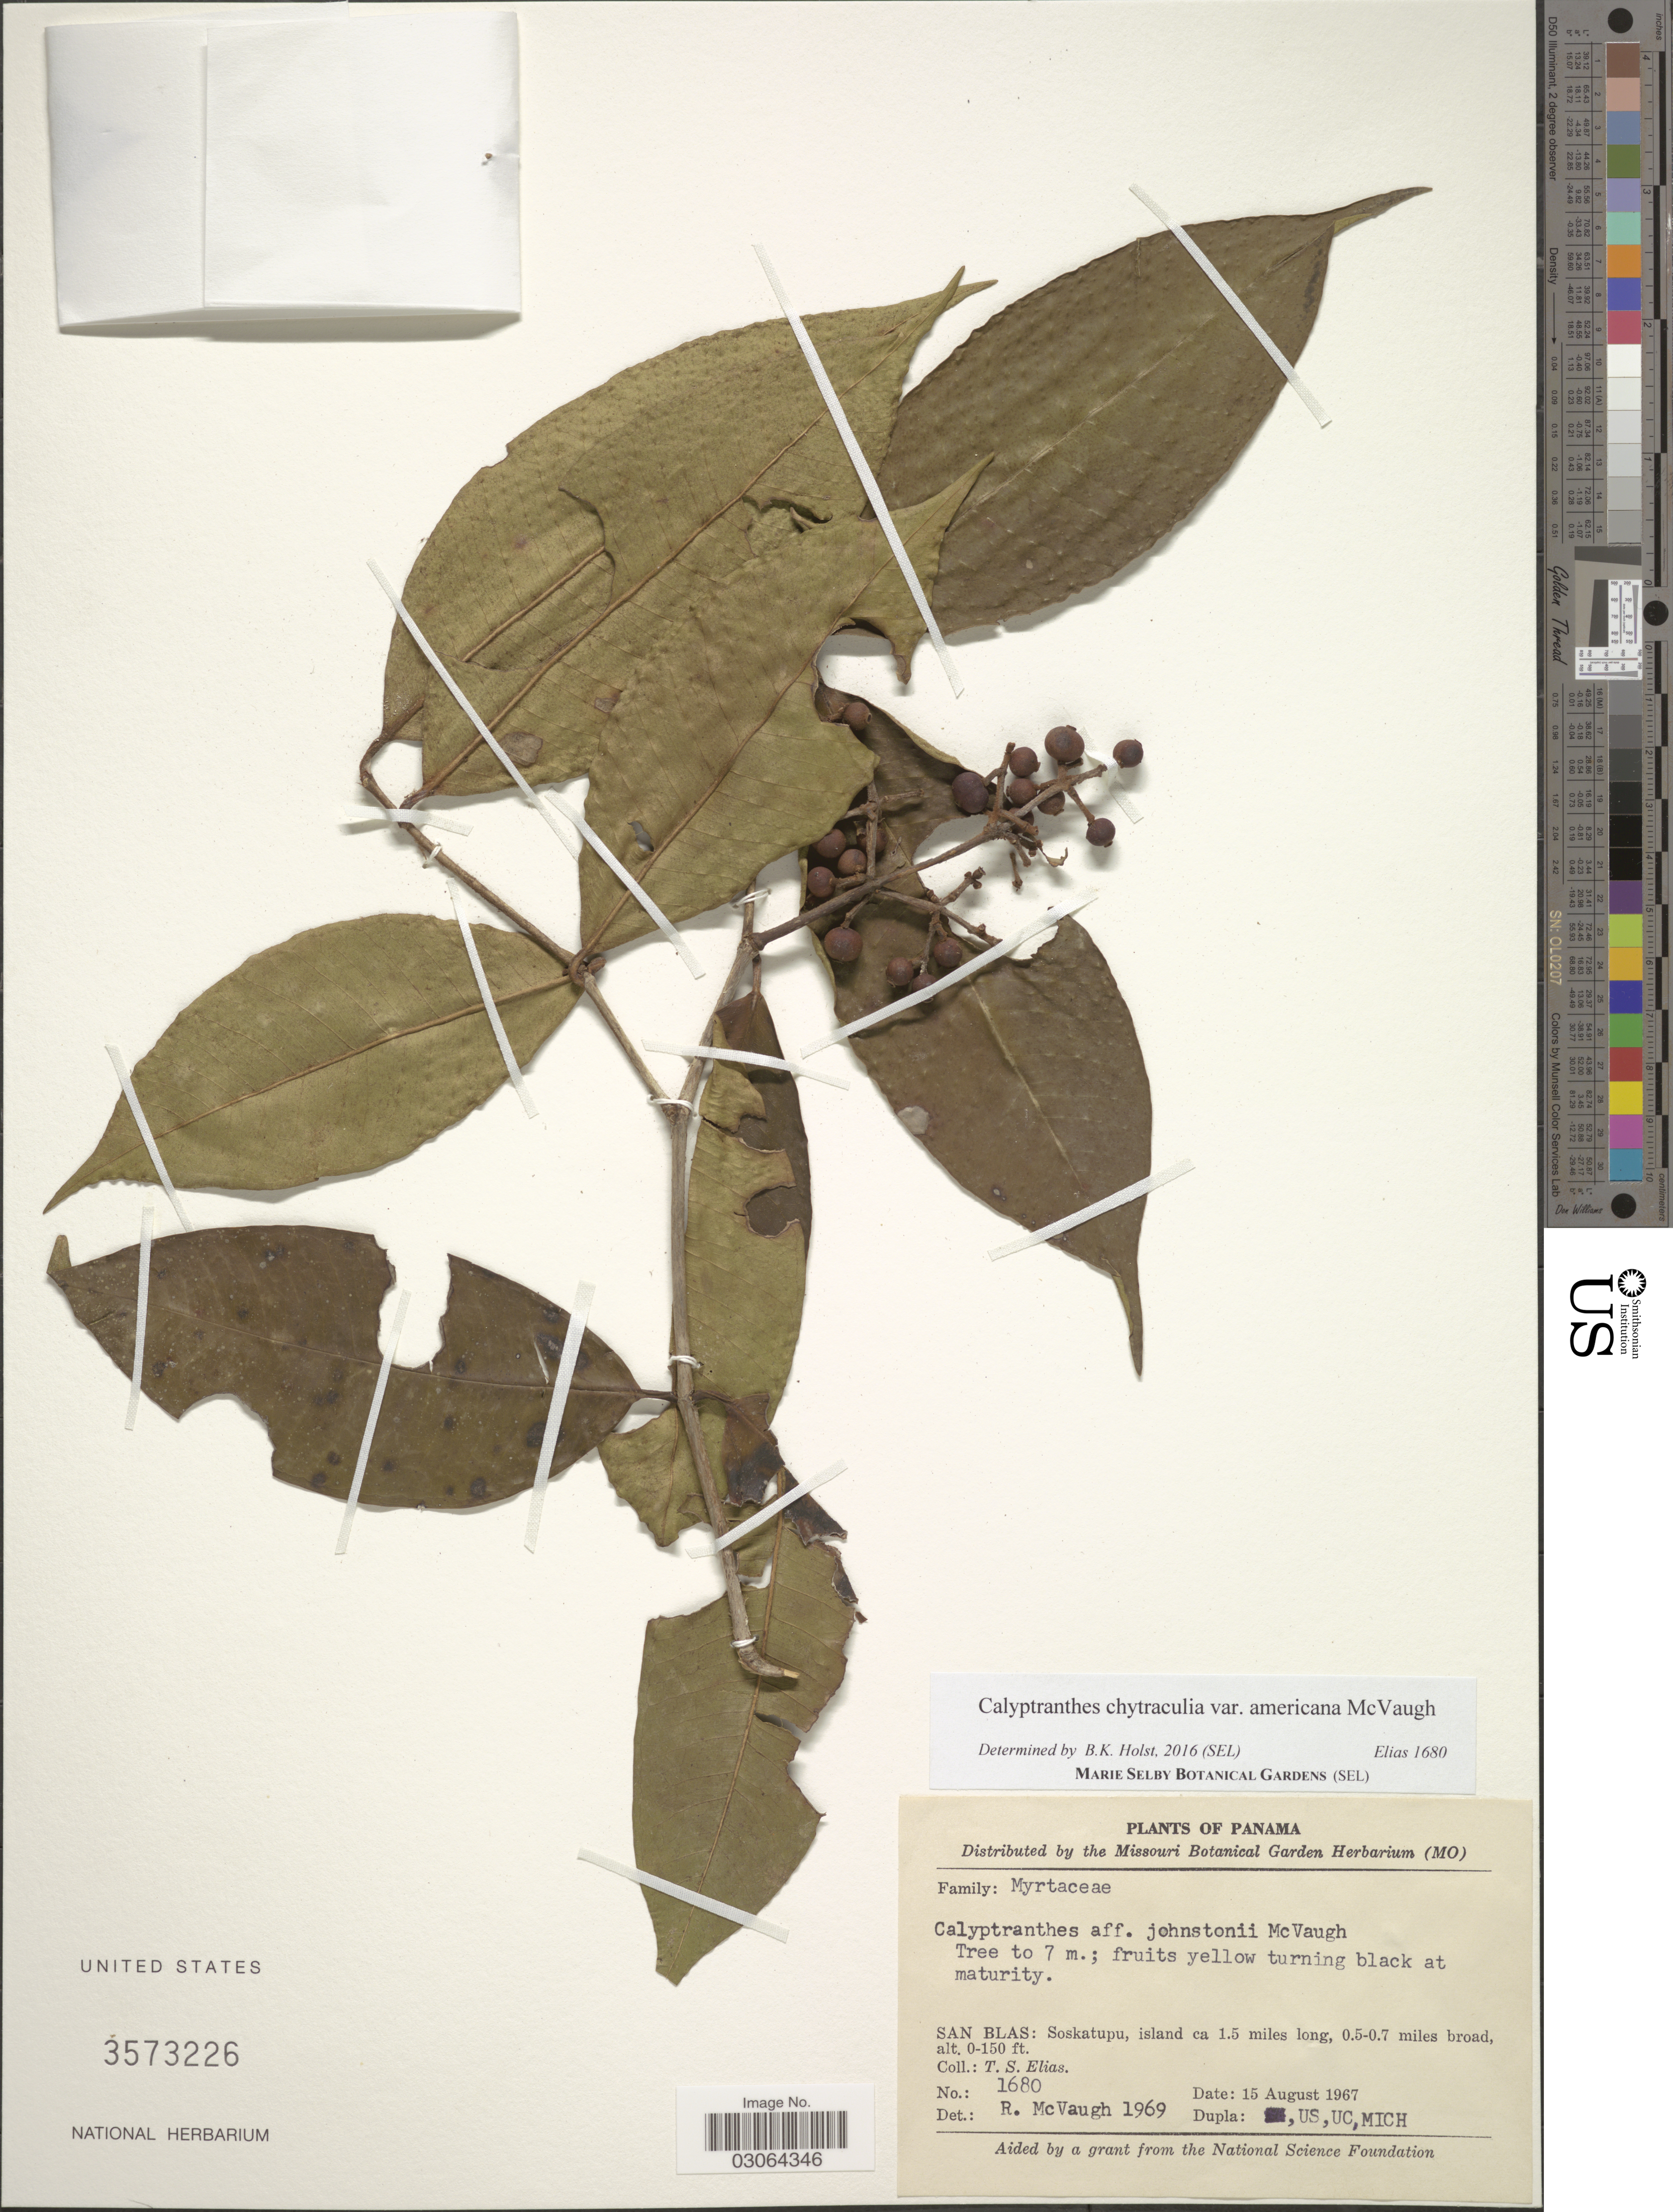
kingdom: Plantae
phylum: Tracheophyta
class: Magnoliopsida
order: Myrtales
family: Myrtaceae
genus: Myrcia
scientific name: Myrcia pendens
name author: A.R. Lourenço & Sánchez-Cháv.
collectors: T. S. Elias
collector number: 1680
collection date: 1967-08-15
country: Panama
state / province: Kuna Yala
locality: San Blas: Soskatupu, island ca 1.5 miles long, 0.5-0.7 miles broad.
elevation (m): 0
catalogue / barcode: US 3573226